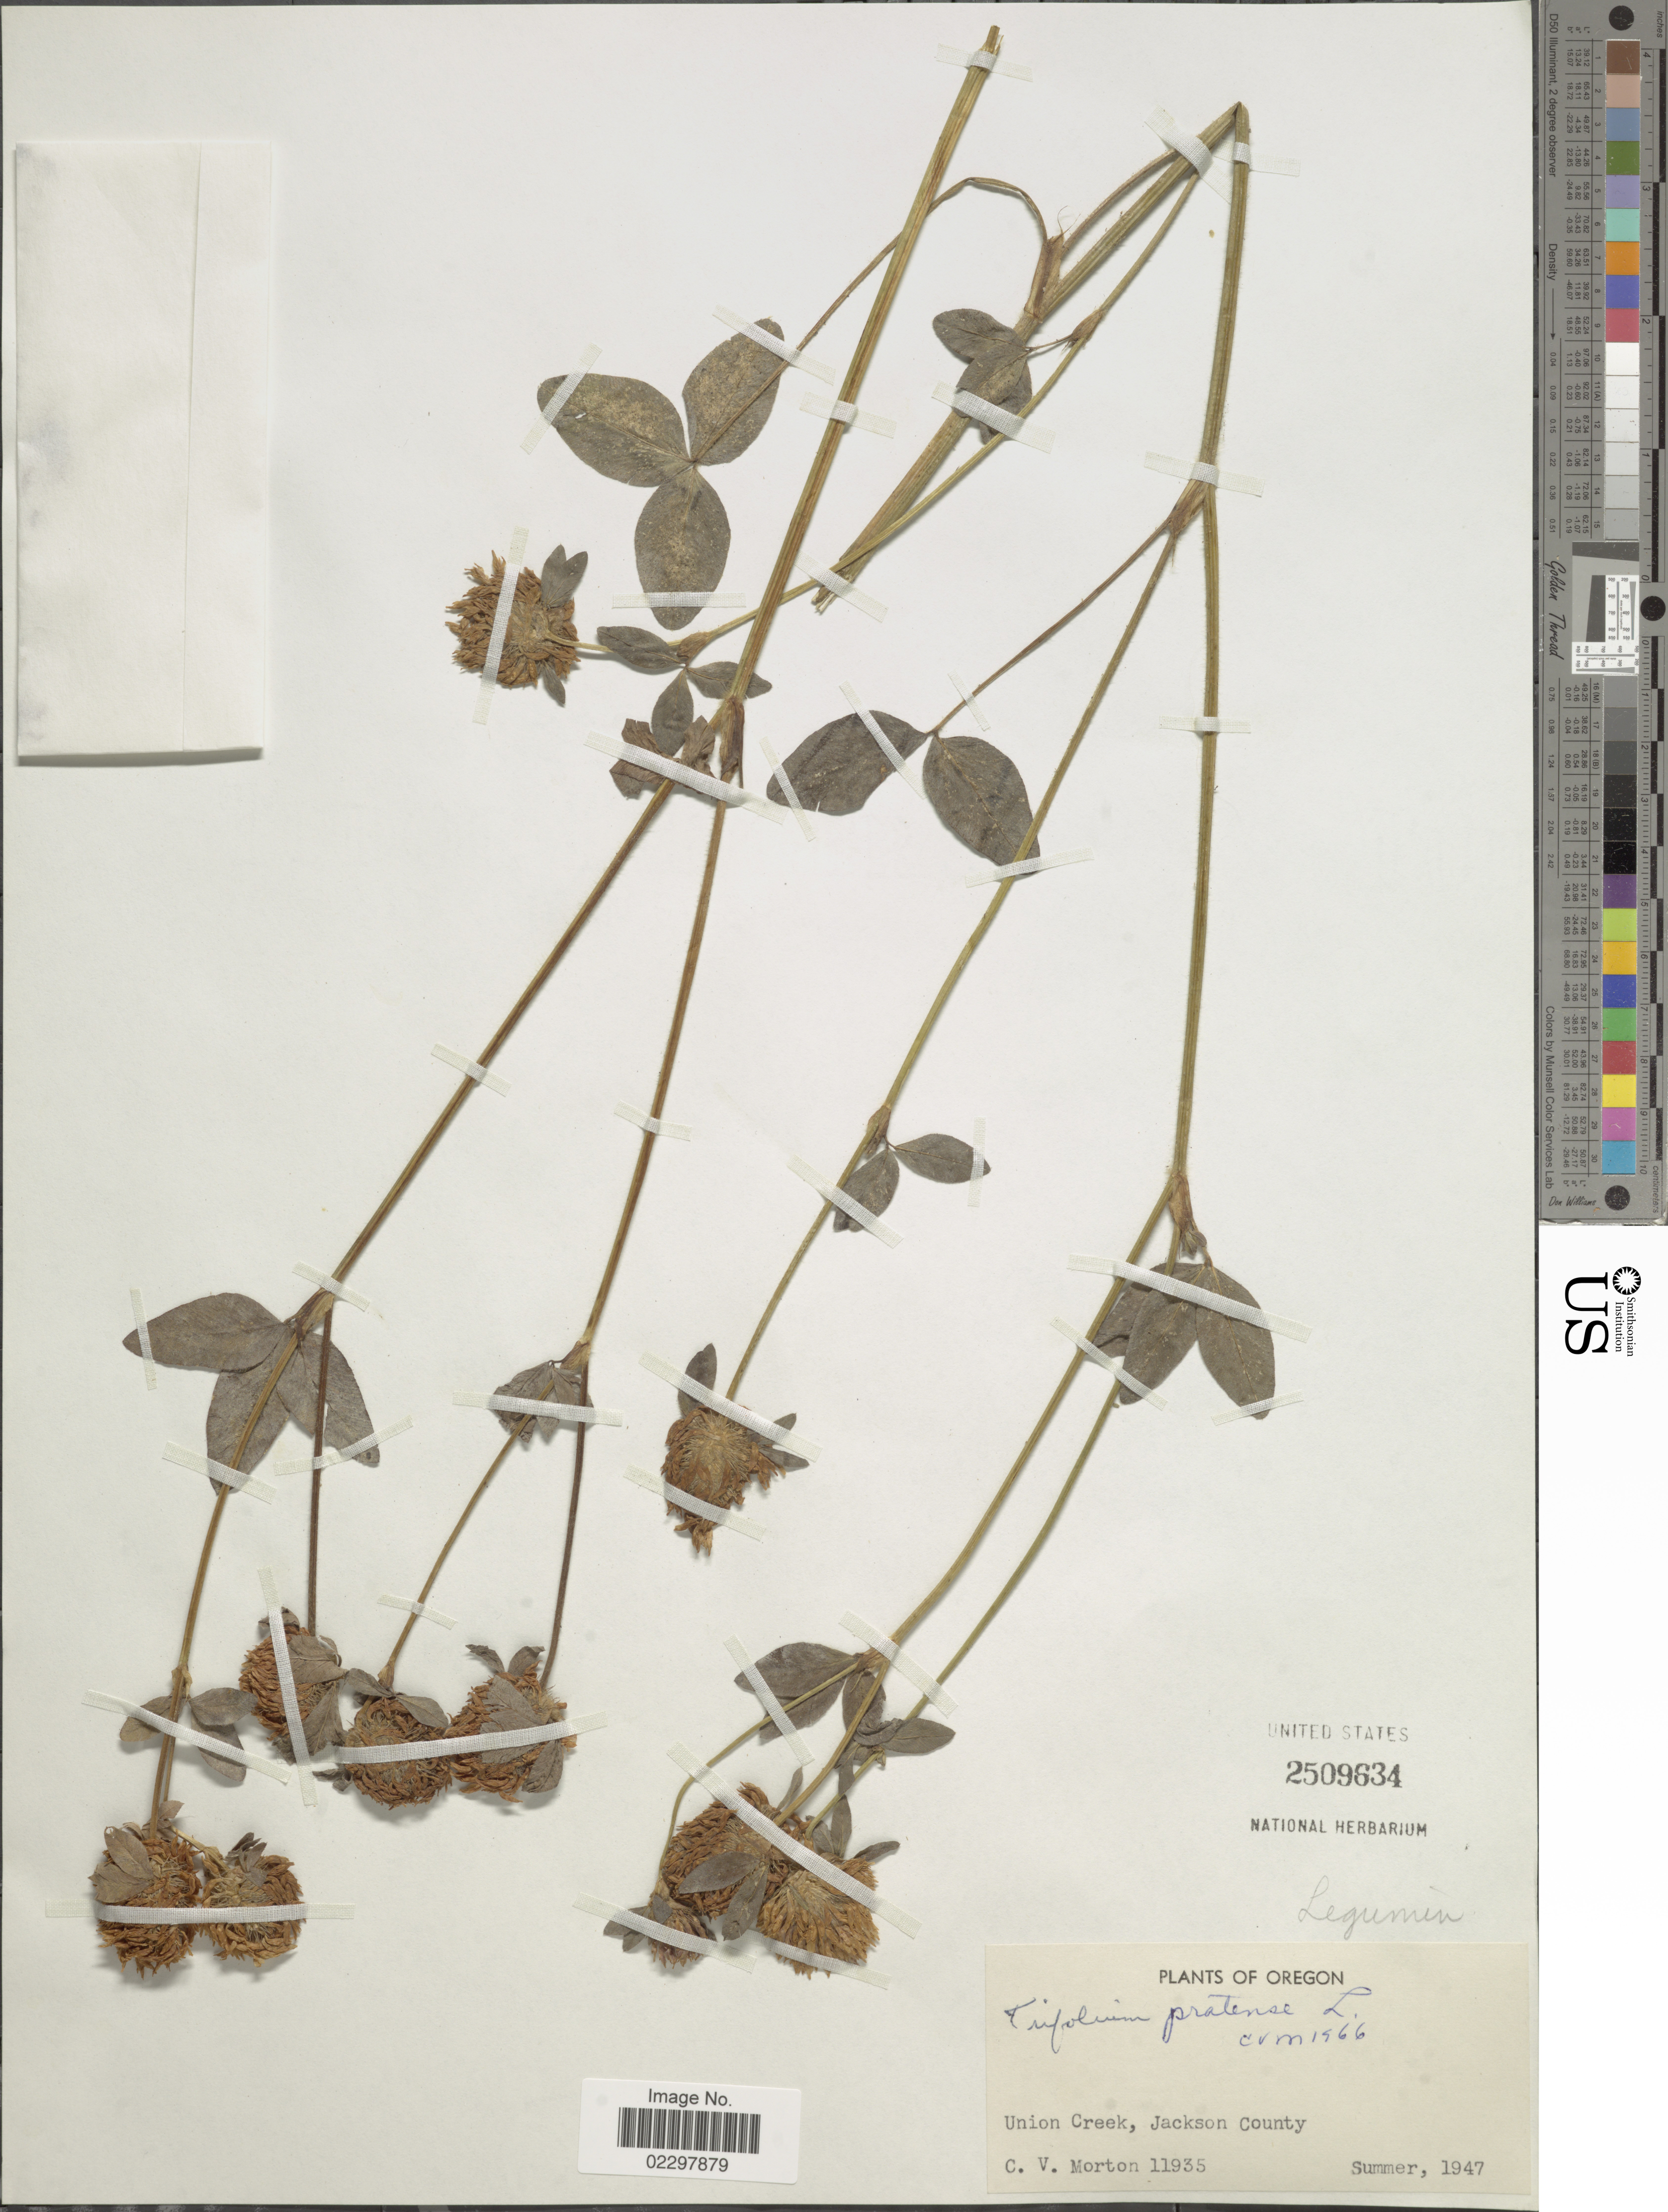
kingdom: Plantae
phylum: Tracheophyta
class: Magnoliopsida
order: Fabales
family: Fabaceae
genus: Trifolium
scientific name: Trifolium pratense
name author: L.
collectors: C. V. Morton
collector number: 11935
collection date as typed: summer 1947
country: United States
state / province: Oregon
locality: Union Creek, Jackson County.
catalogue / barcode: US 2509634